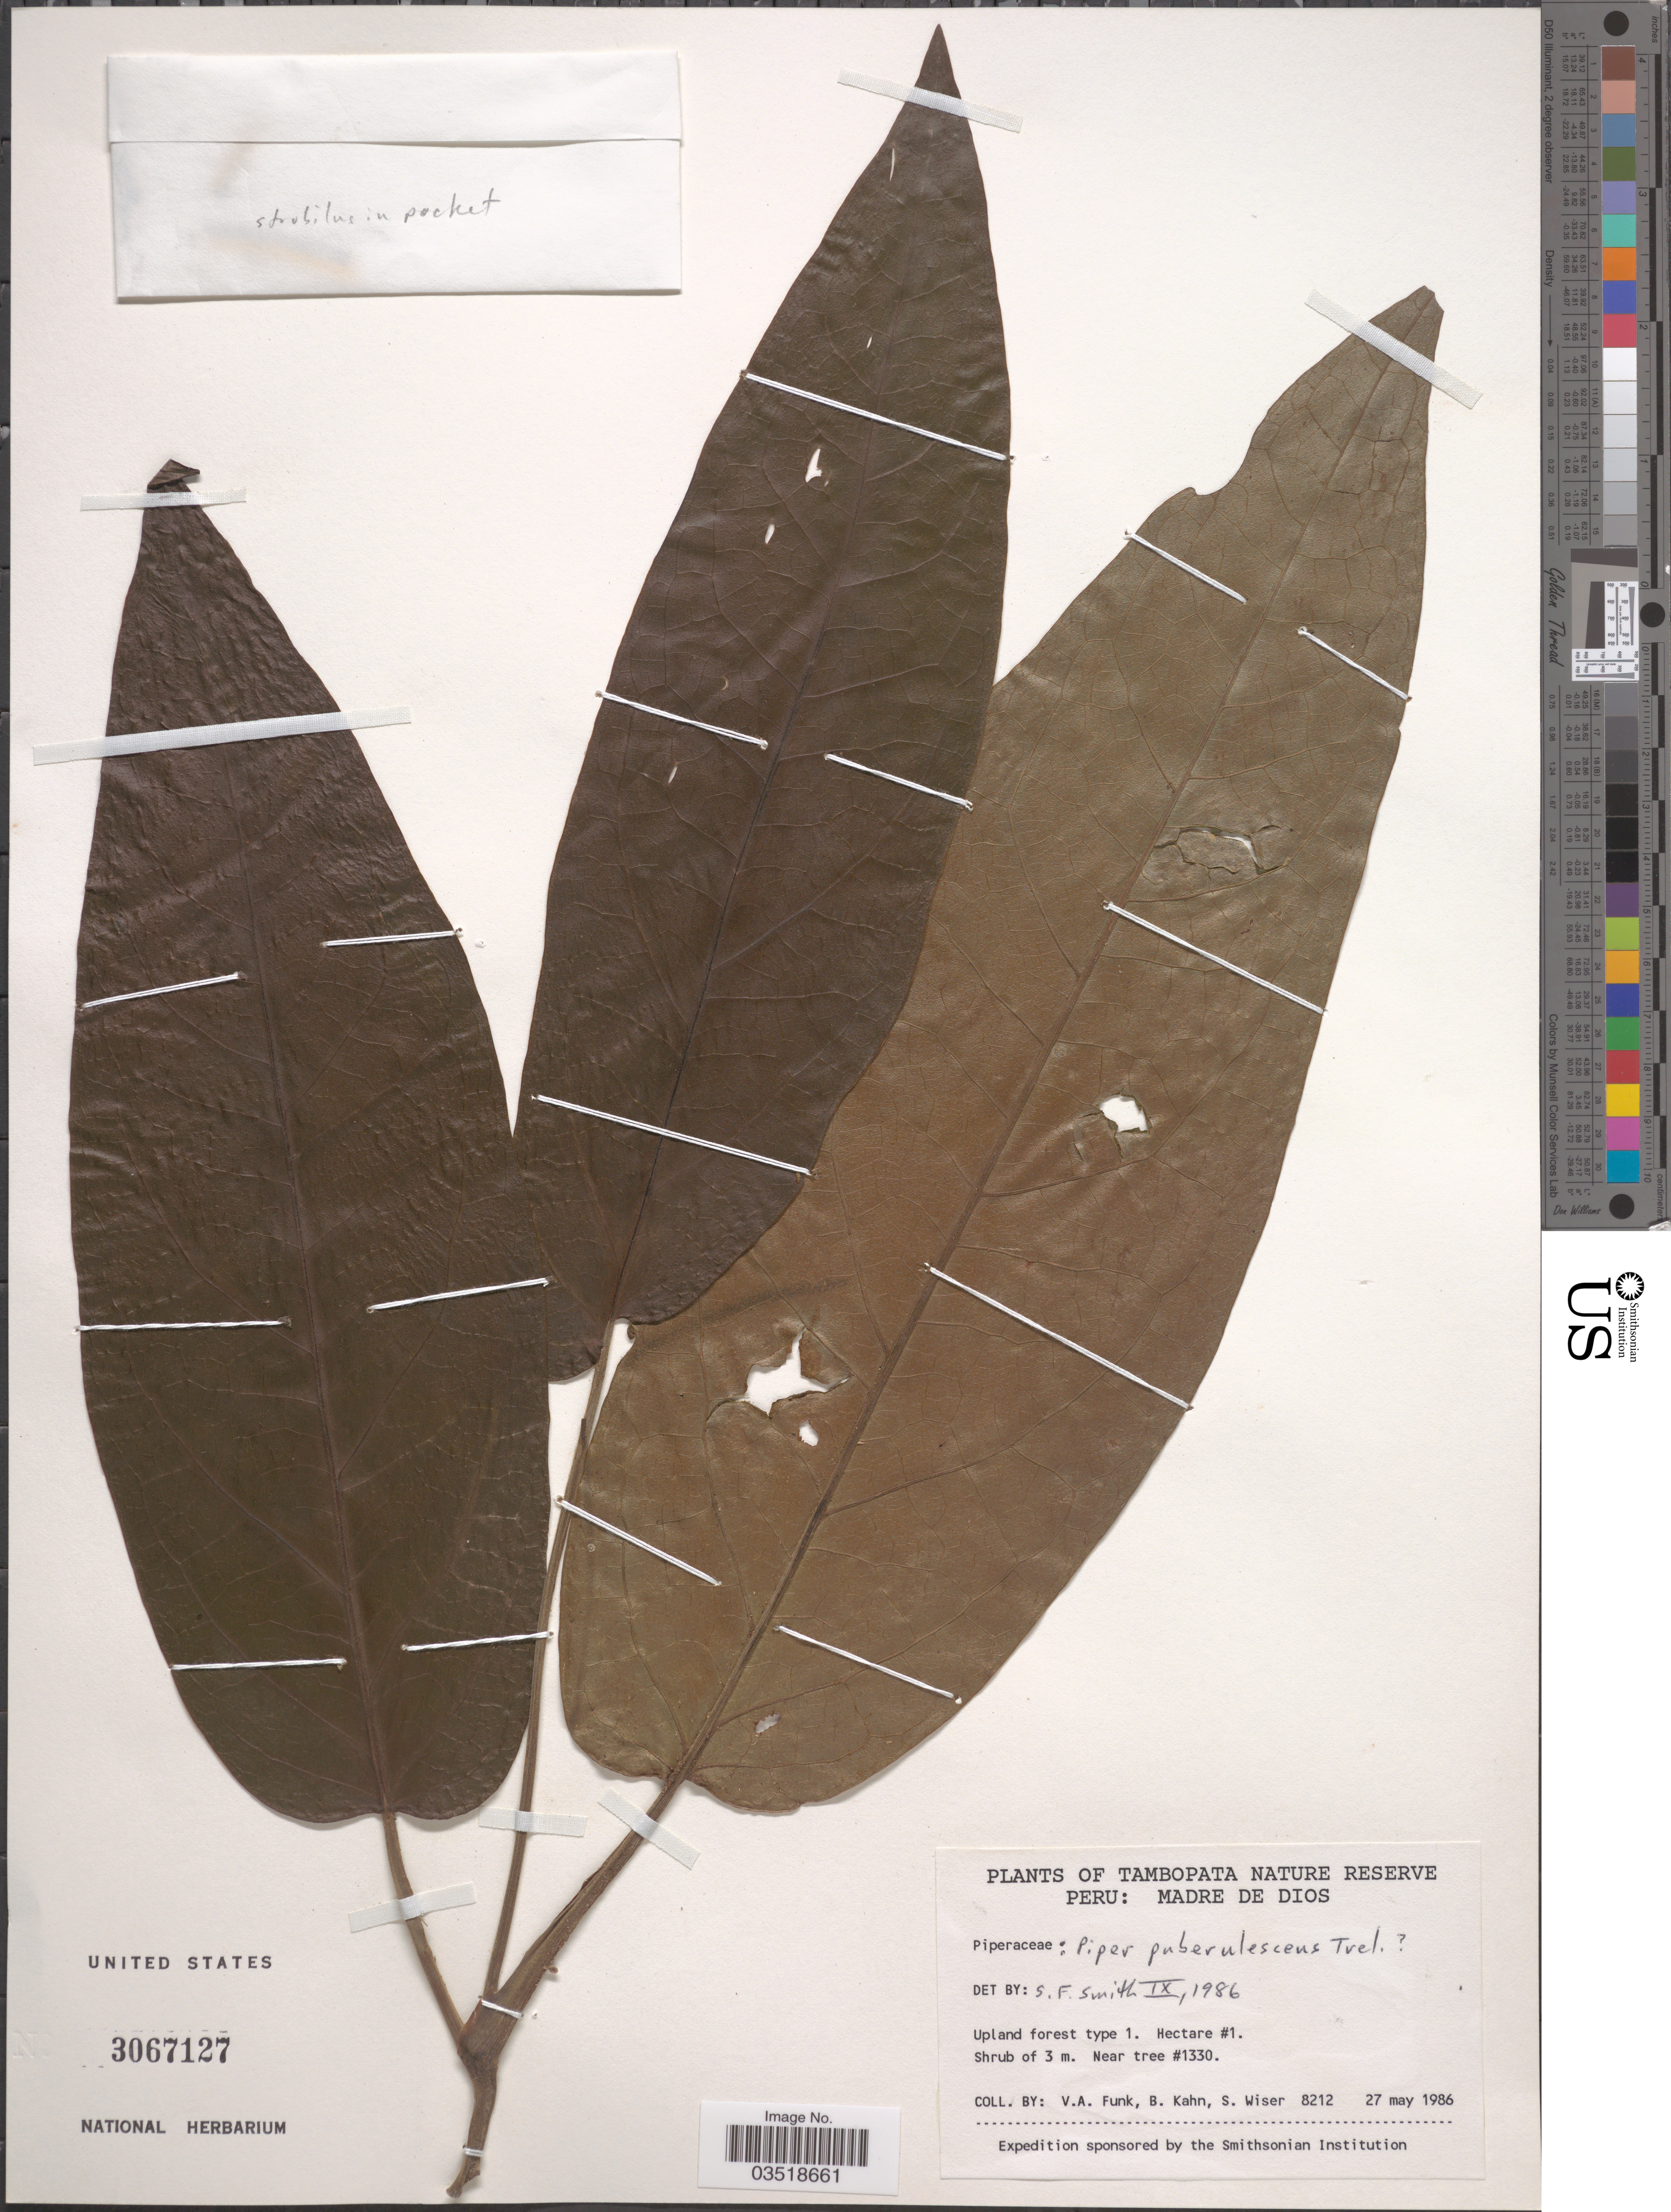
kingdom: Plantae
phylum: Tracheophyta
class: Magnoliopsida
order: Piperales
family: Piperaceae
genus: Piper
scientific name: Piper puberulescens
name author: Trel. in J.F. Macbr.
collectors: V. Funk, B. Kahn & S. Wiser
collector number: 8212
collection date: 1986-05-27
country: Peru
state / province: Madre de Dios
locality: Upland forest type 1. Hectare #1.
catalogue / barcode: US 3067127